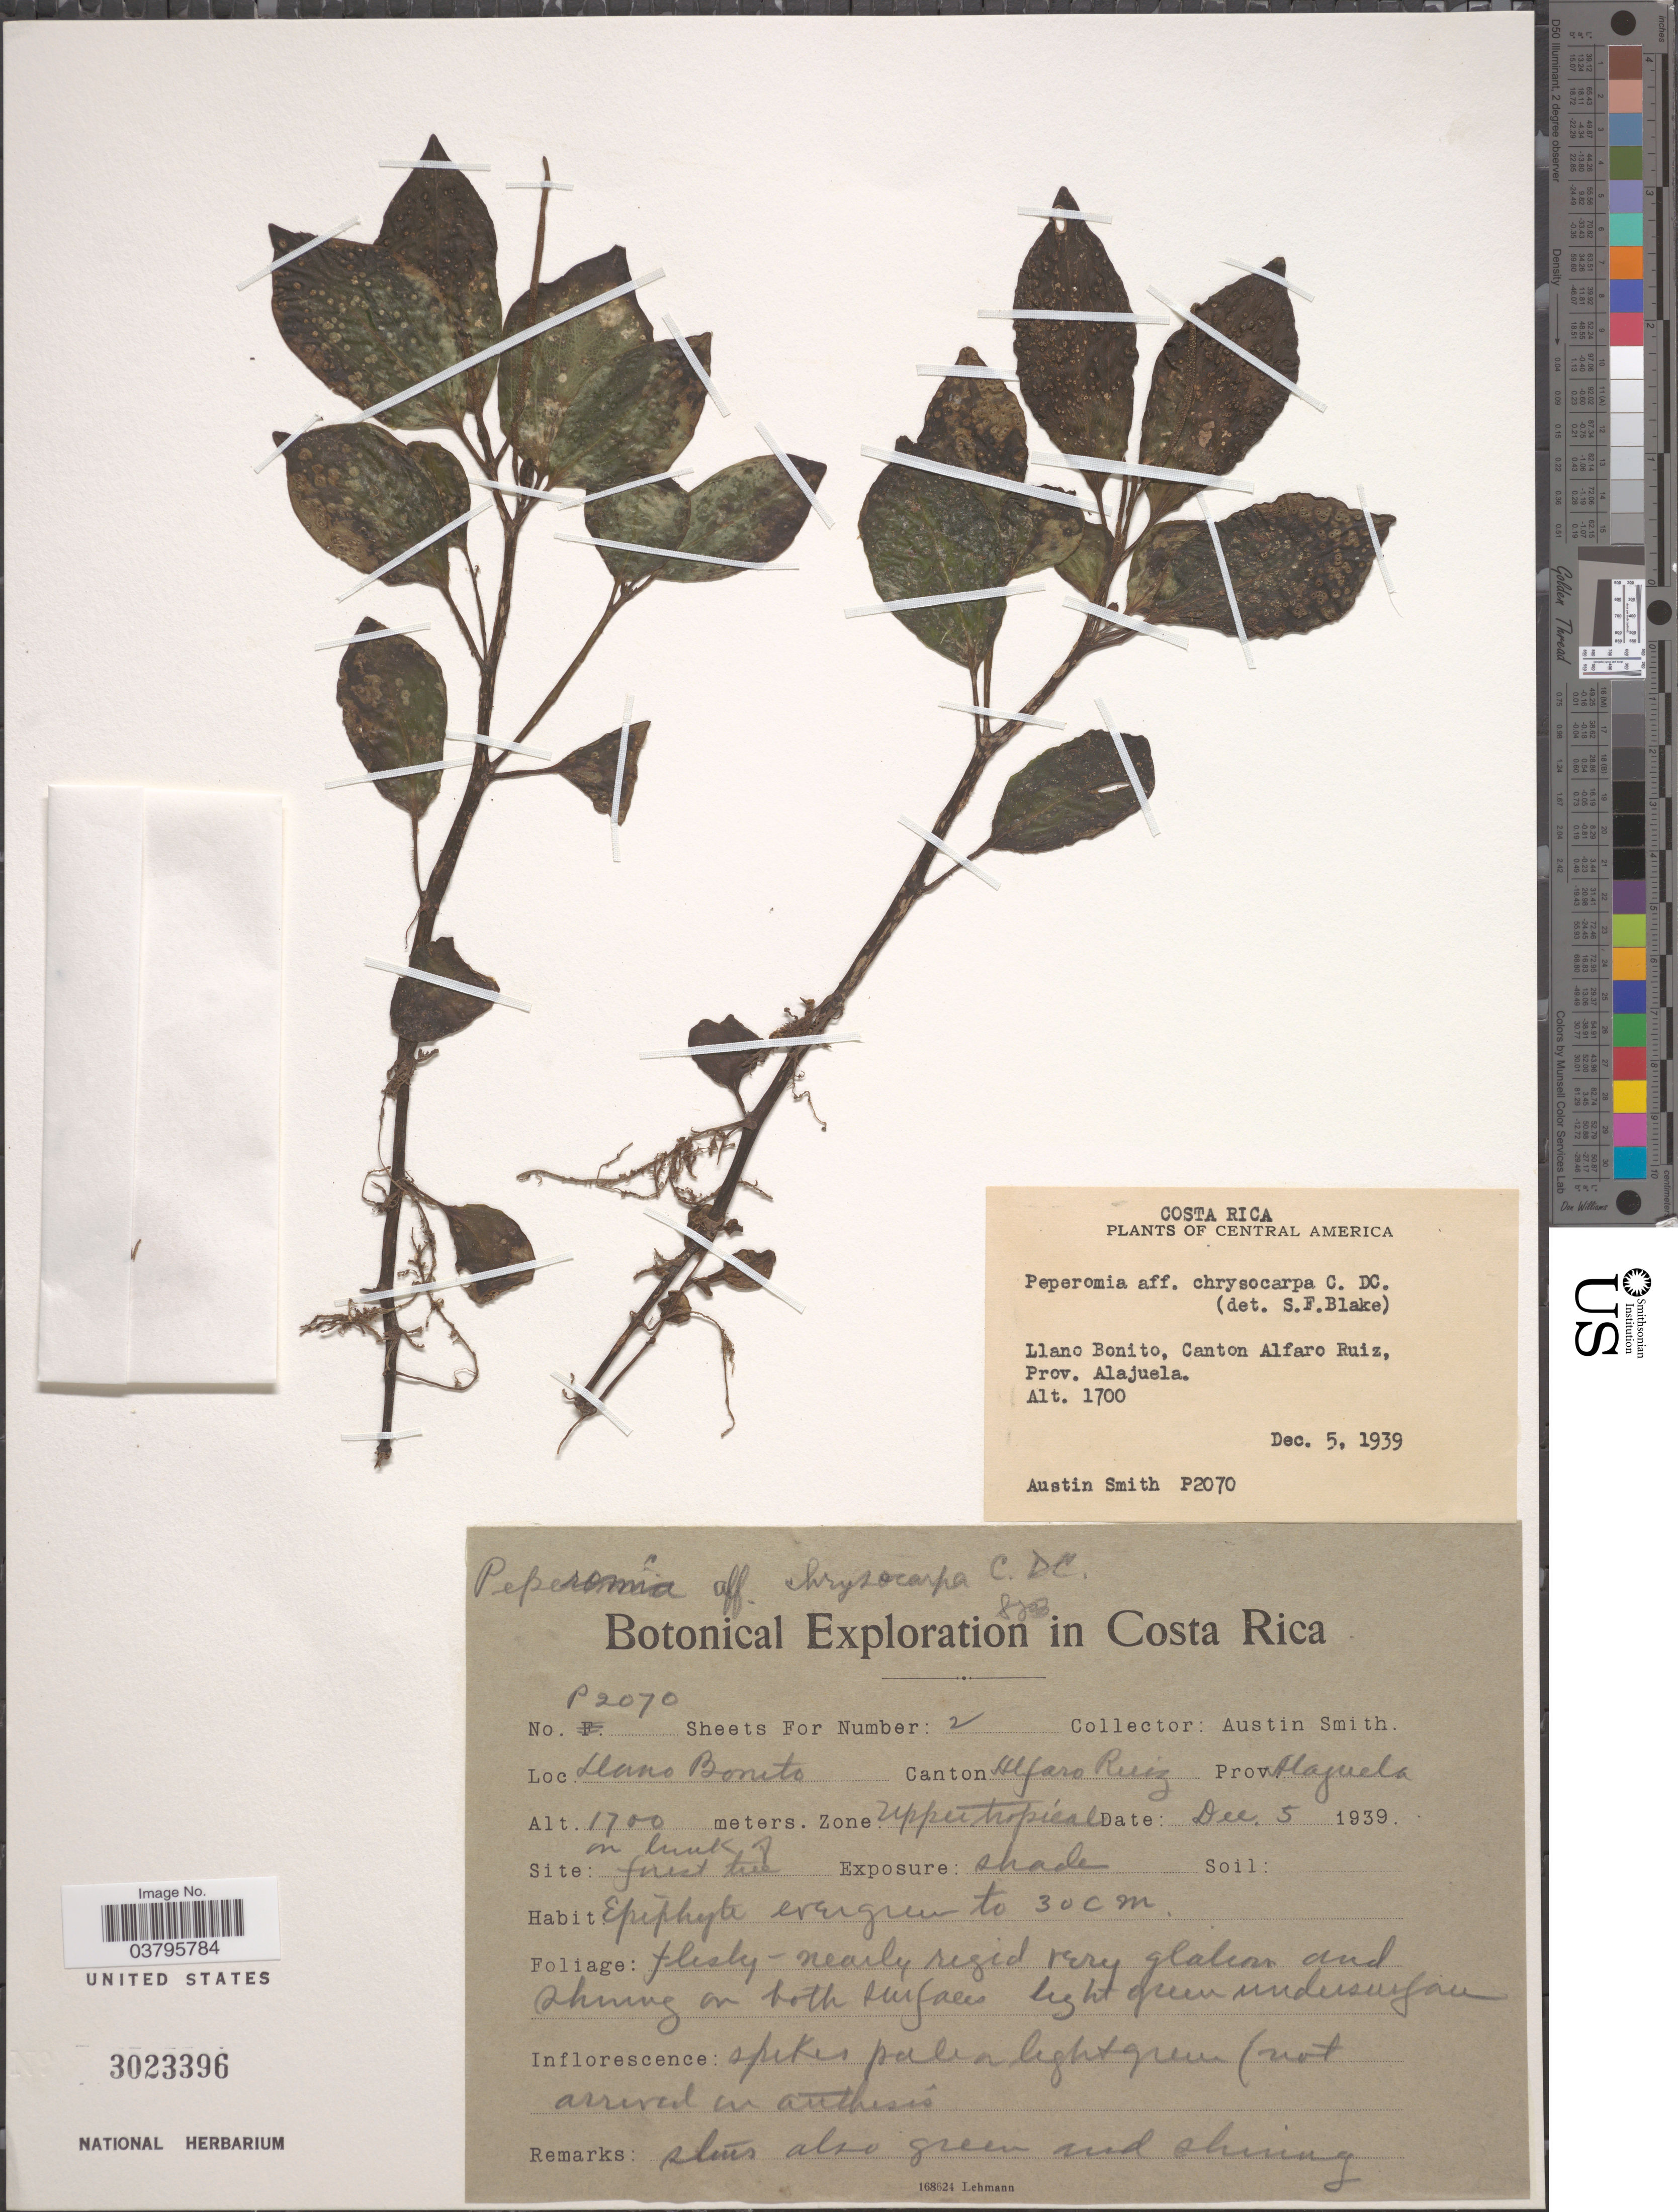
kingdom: Plantae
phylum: Tracheophyta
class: Magnoliopsida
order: Piperales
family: Piperaceae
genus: Peperomia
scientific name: Peperomia san-joseana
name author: C. DC.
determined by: Jiménez, José Estaban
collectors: Aust P. Smith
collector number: P2070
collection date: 1939-12-05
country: Costa Rica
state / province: Alajuela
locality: Llano Bonito, Canton Alfaro Ruiz. Zone: Upper tropical.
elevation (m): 1700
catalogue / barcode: US 3023396